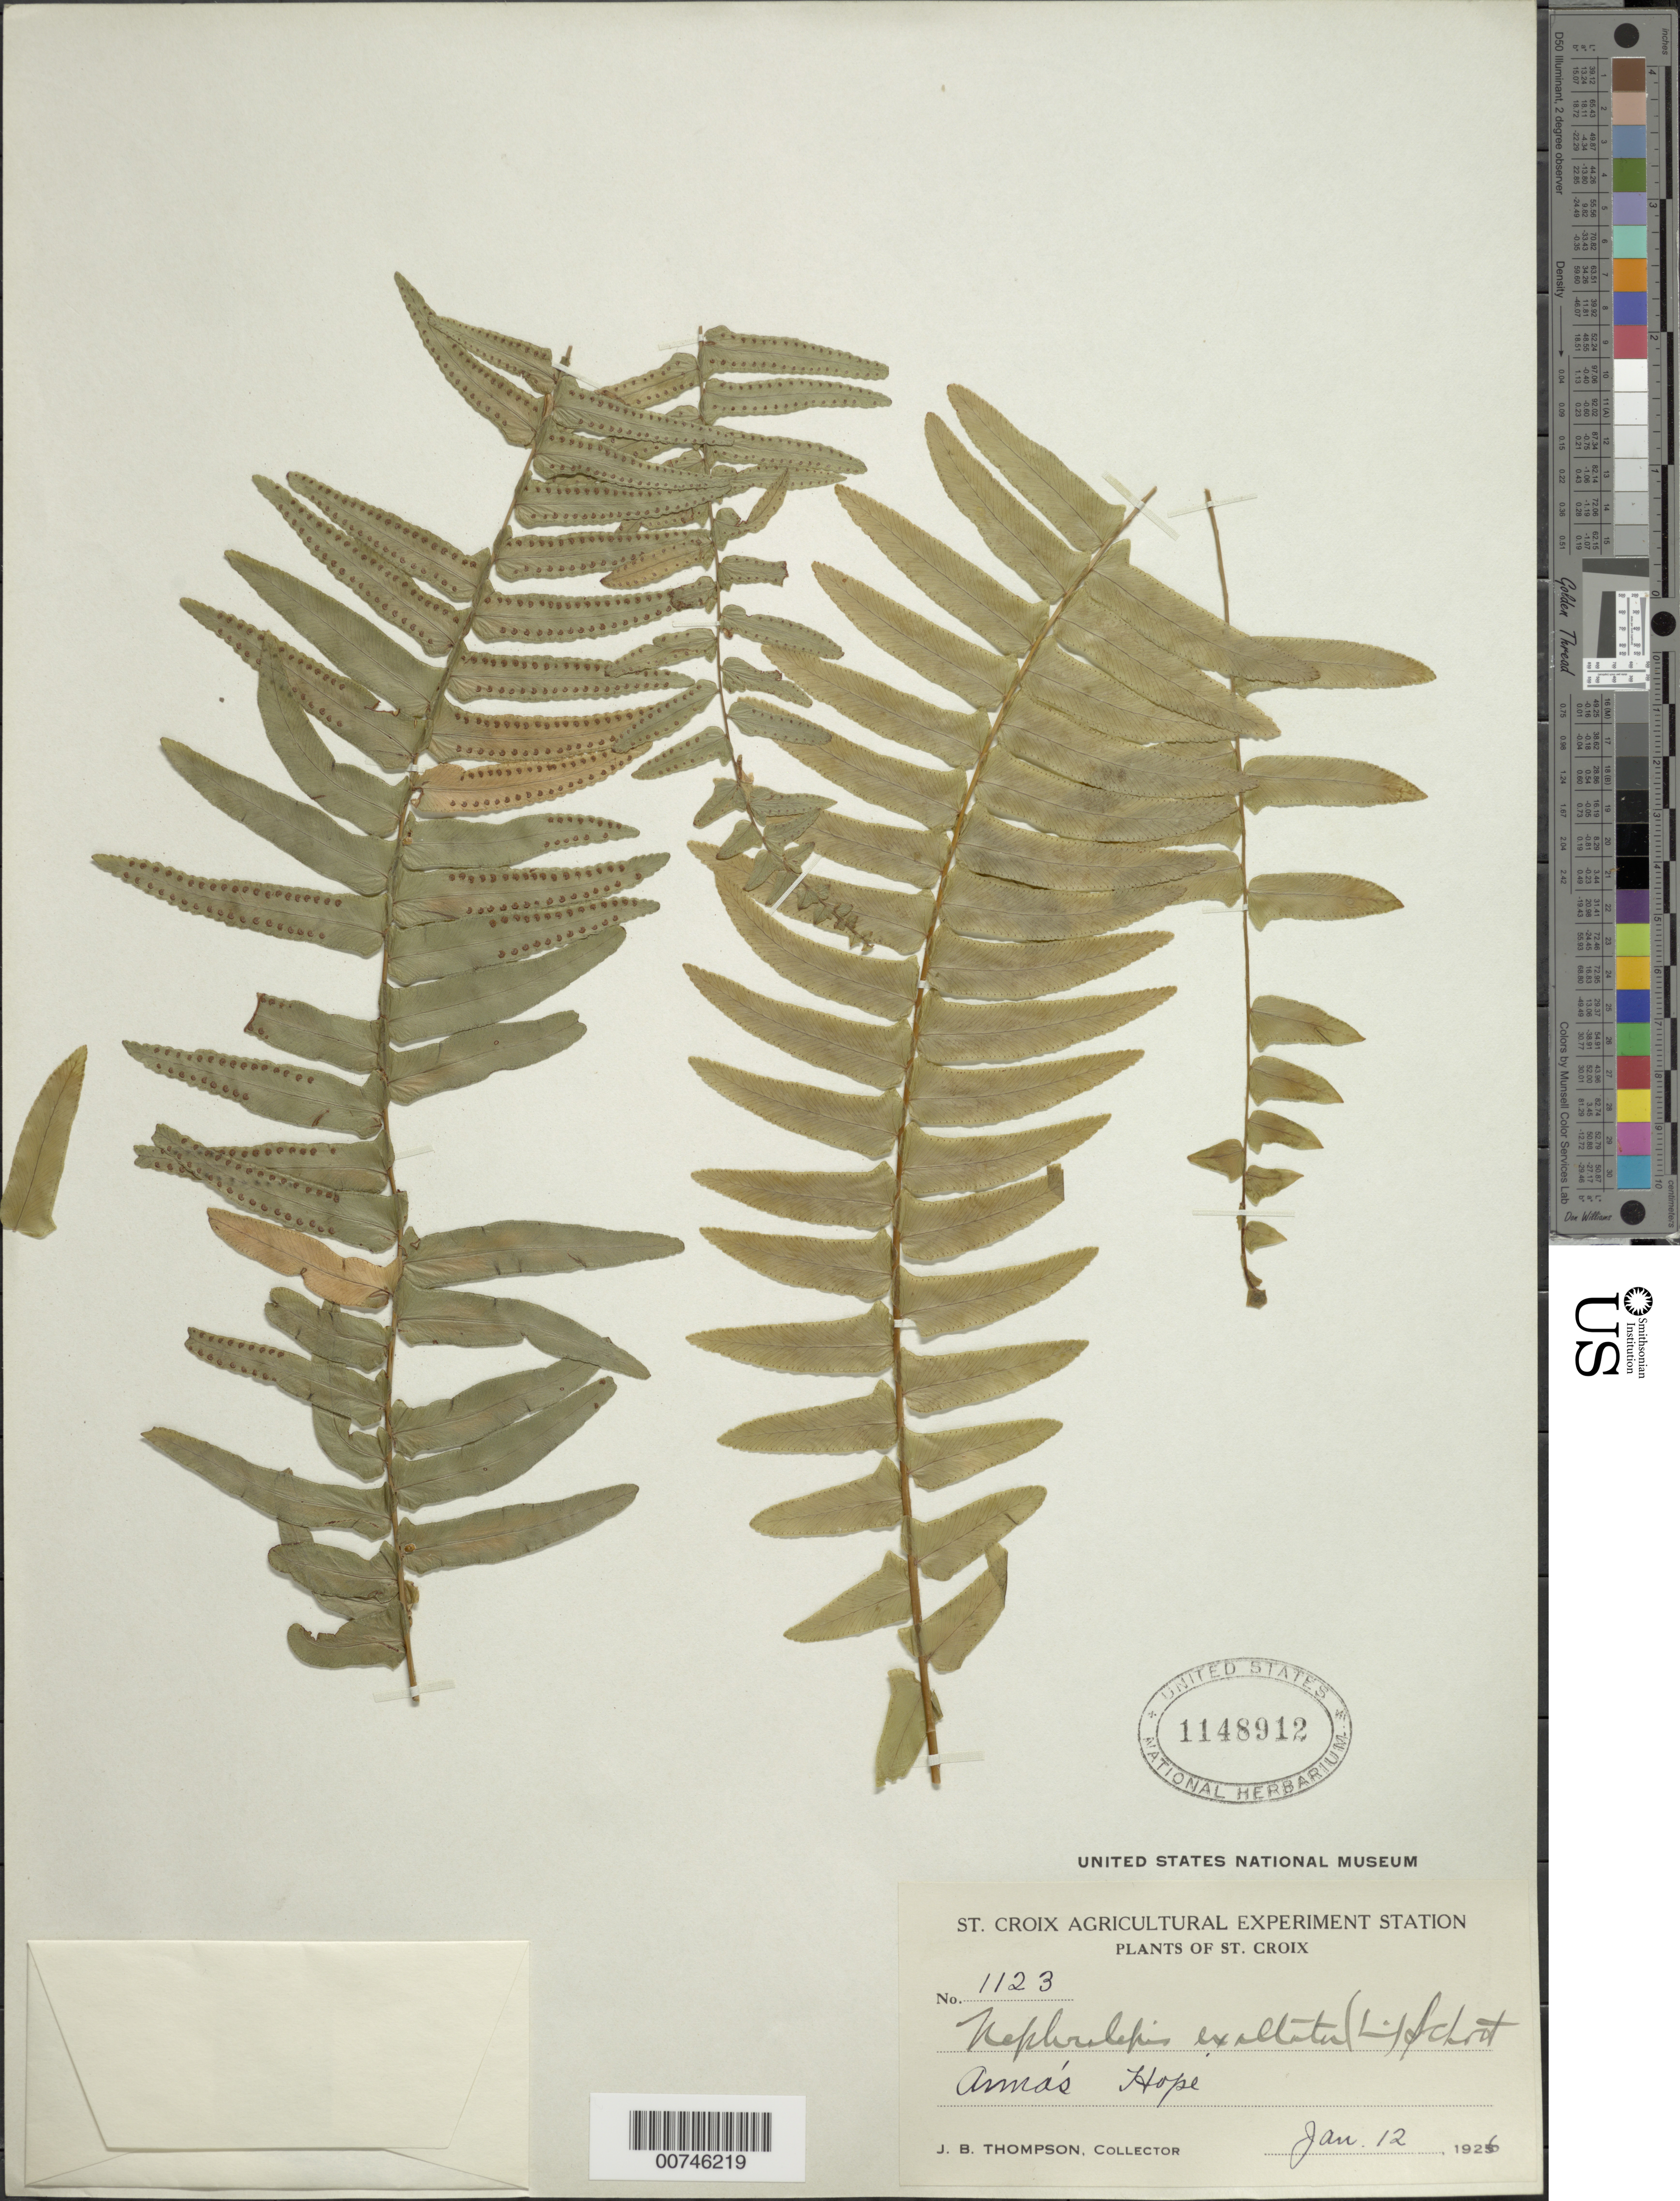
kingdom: Plantae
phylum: Tracheophyta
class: Polypodiopsida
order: Polypodiales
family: Nephrolepidaceae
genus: Nephrolepis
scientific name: Nephrolepis exaltata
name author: (L.) Schott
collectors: J. B. Thompson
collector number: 1123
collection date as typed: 12 Jan 1926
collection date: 1926-01-12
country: U.S. Virgin Islands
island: St. Croix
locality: Armás Hope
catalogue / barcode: US 1148912